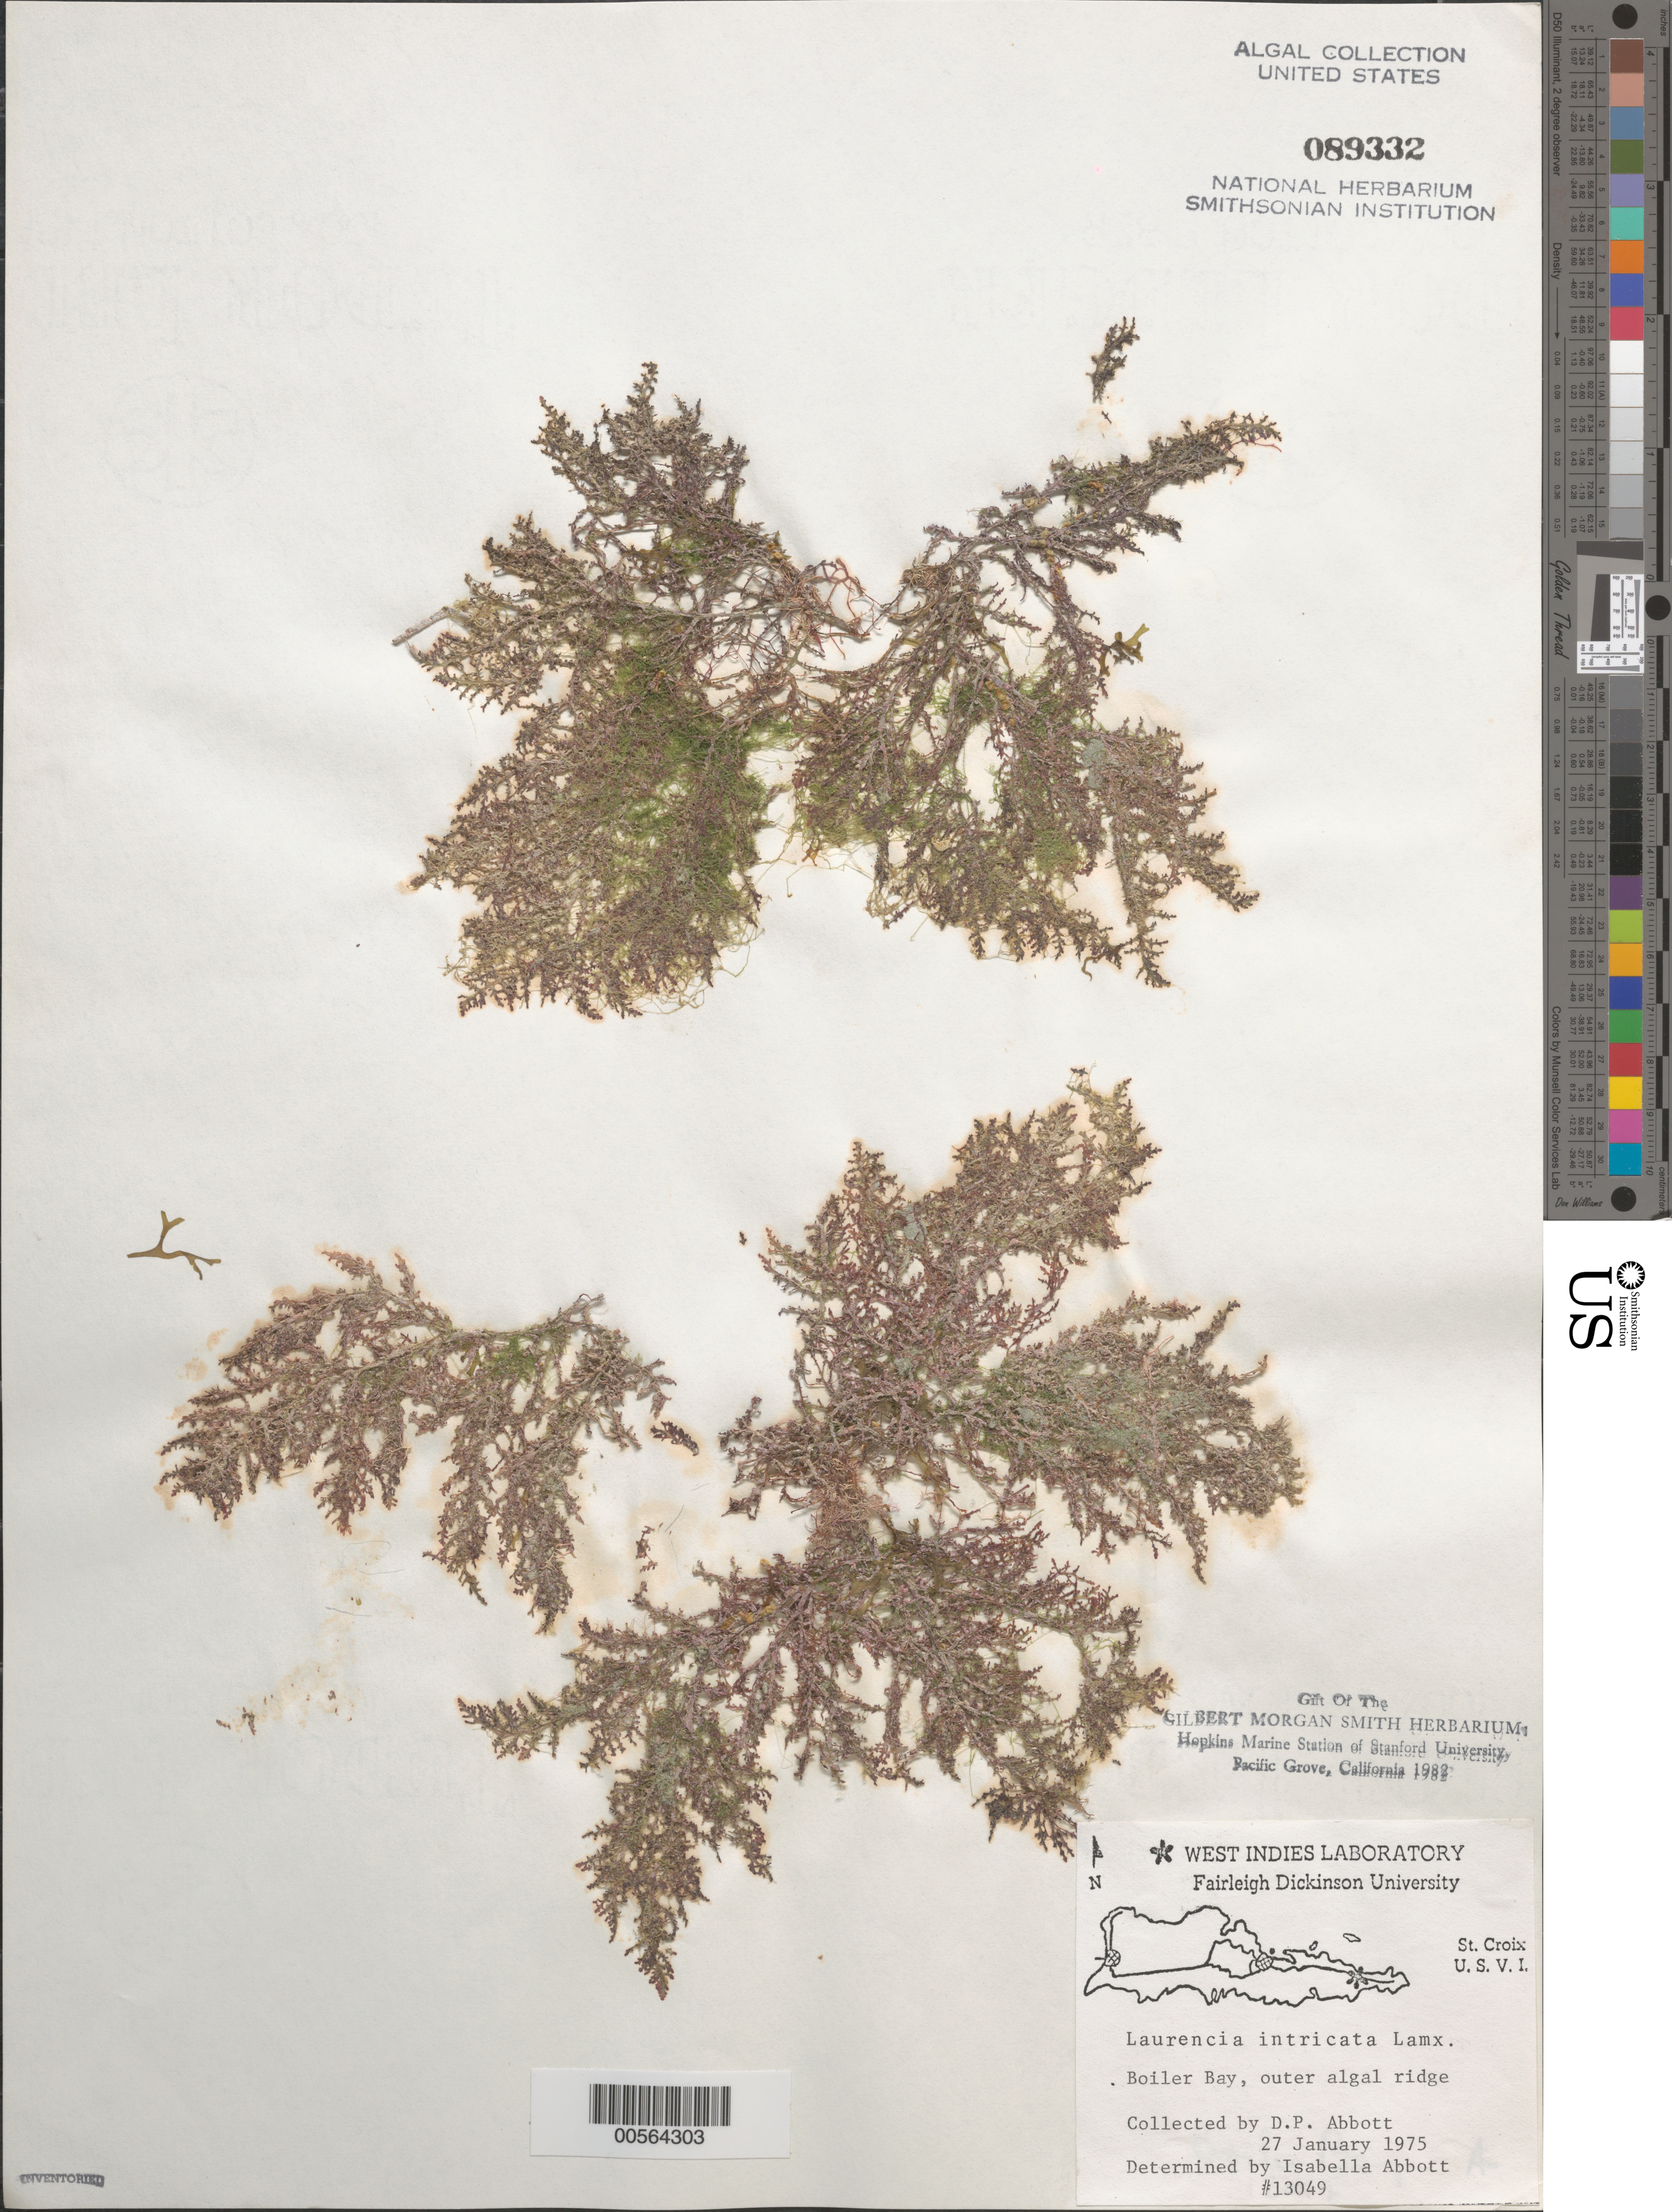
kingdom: Plantae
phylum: Rhodophyta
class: Florideophyceae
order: Ceramiales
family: Rhodomelaceae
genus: Laurencia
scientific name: Laurencia intricata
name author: J.V.Lamouroux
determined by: Abbott, Isabella A.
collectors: D. P. Abbott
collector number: IAA 13049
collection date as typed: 27 Jan 1975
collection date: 1975-01-27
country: U.S. Virgin Islands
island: St. Croix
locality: Boiler Bay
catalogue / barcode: US 89332